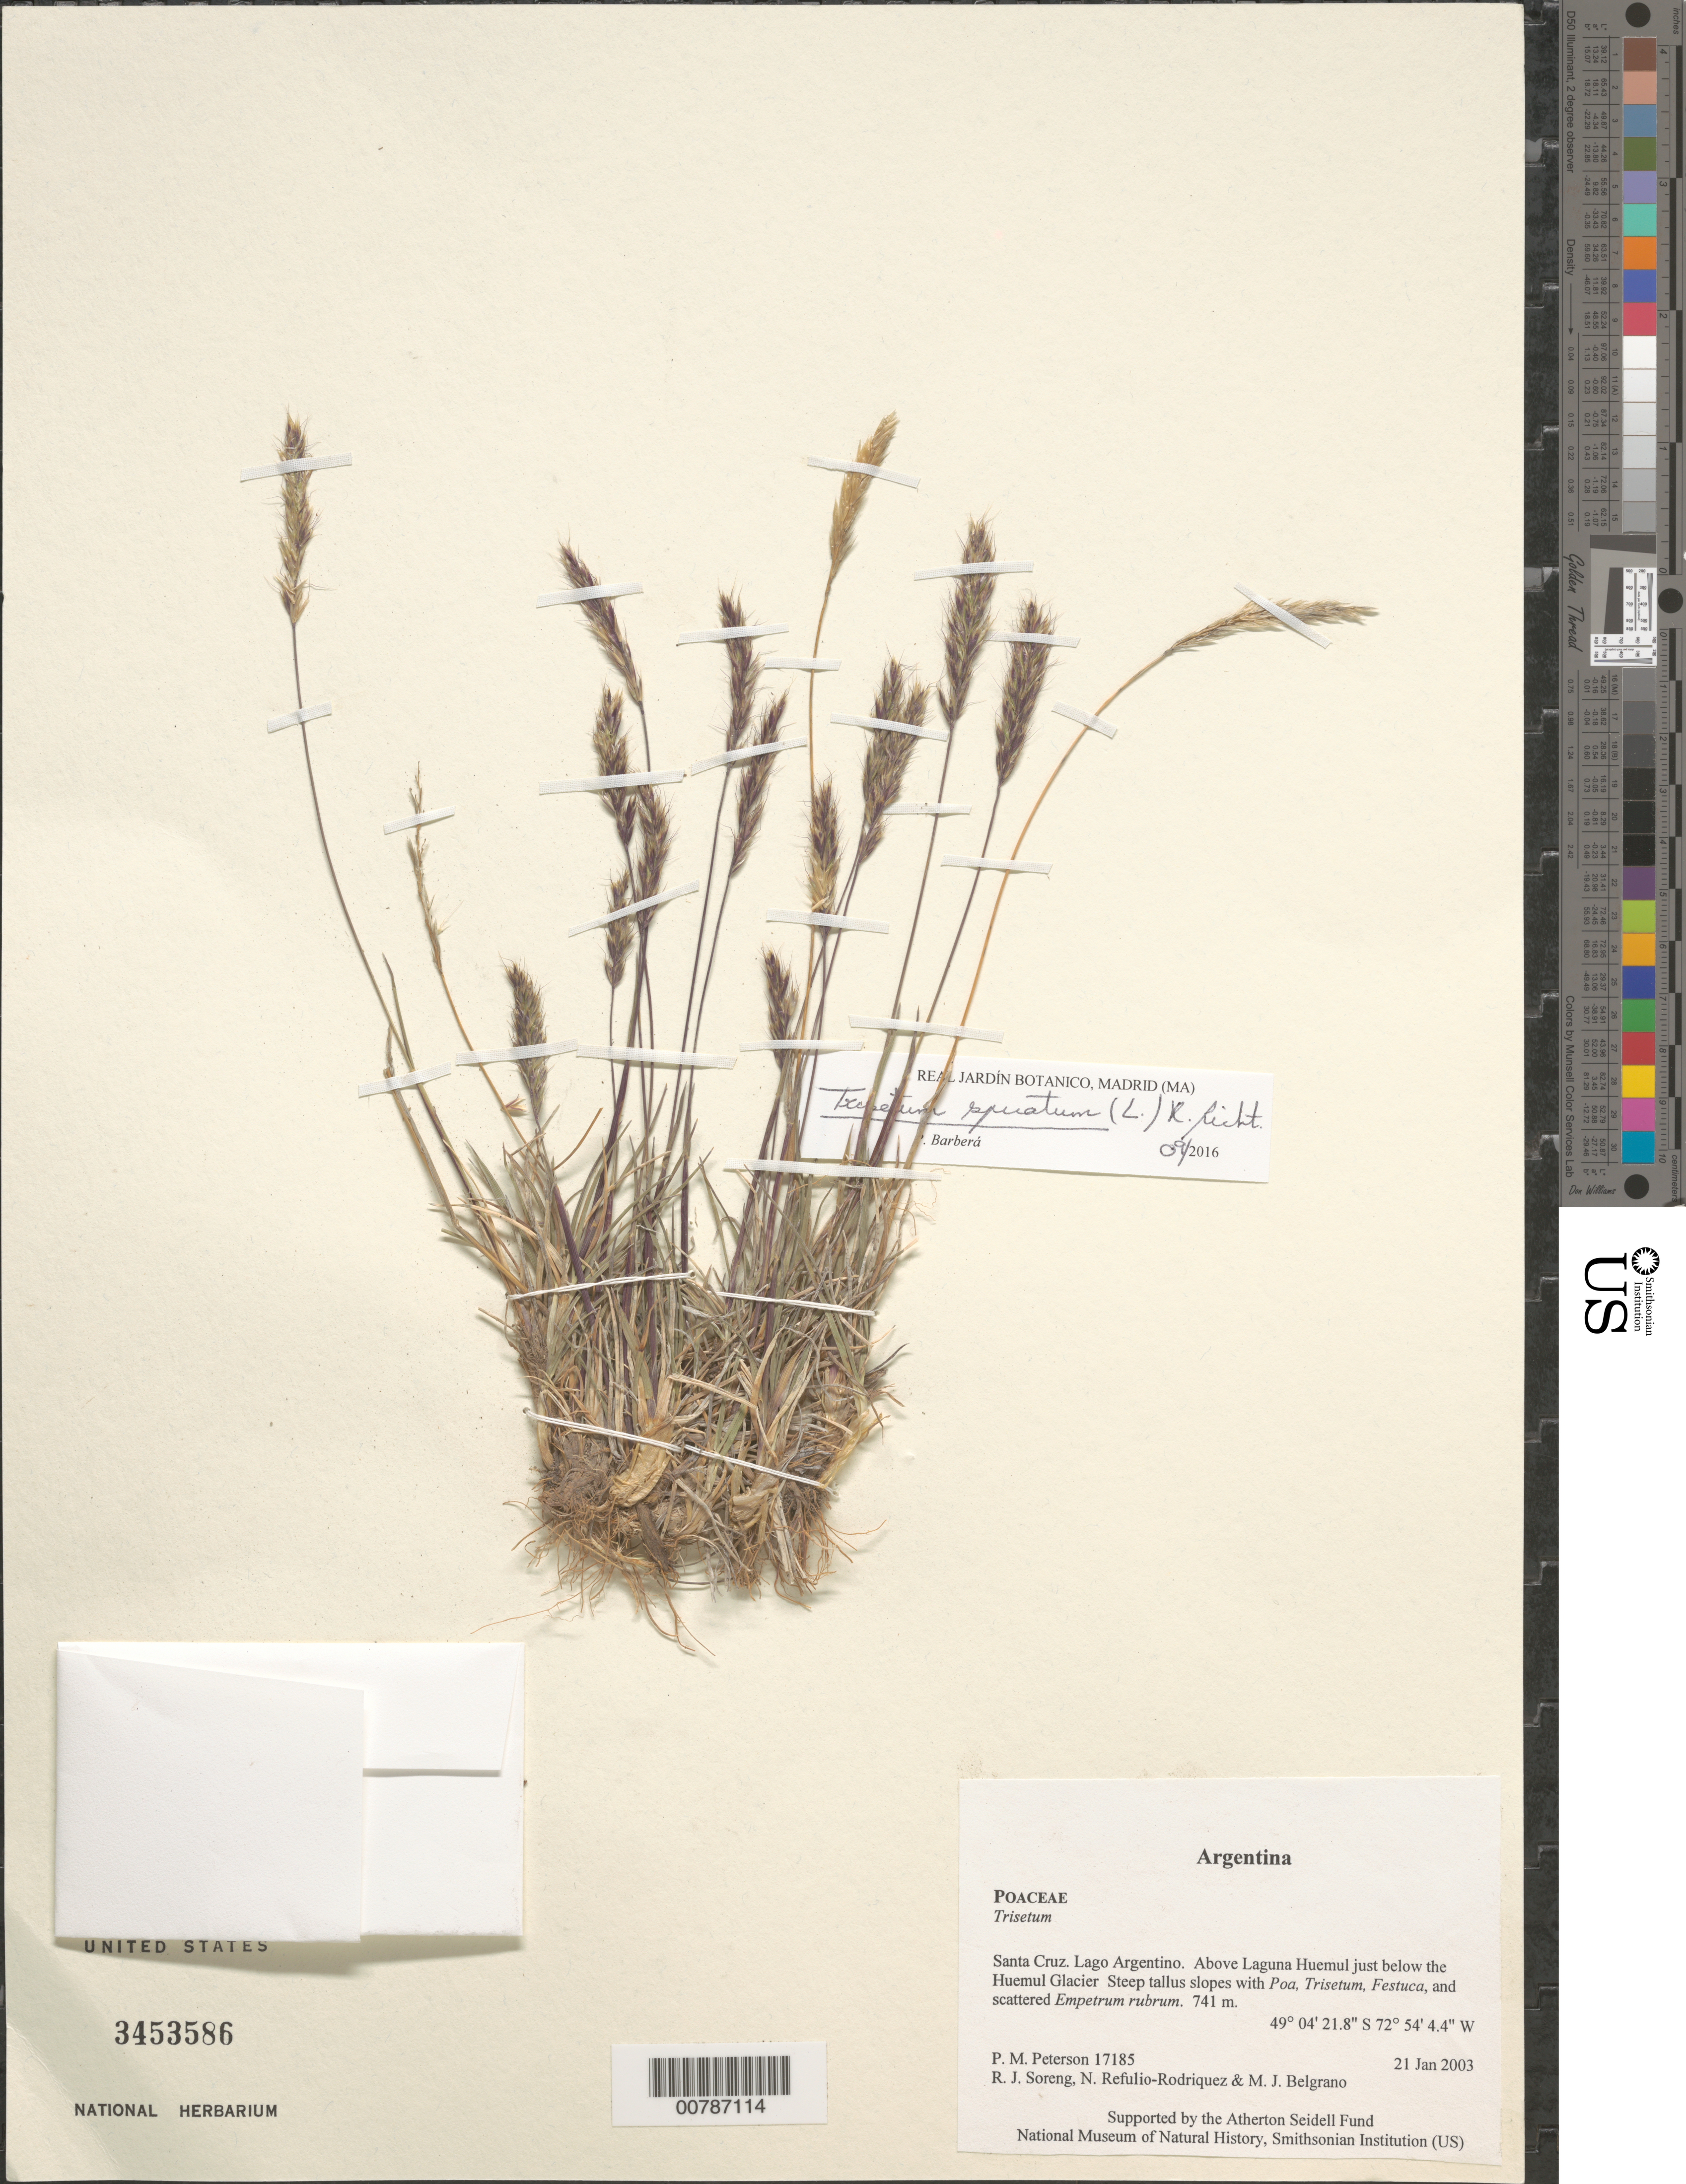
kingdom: Plantae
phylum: Tracheophyta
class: Liliopsida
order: Poales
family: Poaceae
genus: Koeleria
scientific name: Koeleria spicata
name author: (L.) Barberá et al.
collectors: P. M. Peterson, R. J. Soreng, N. Refulio-Rodríguez & M. Belgrano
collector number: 17185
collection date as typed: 21 Jan 2003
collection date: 2003-01-21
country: Argentina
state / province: Santa Cruz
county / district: Lago Argentino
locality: Above Laguna Huemul just below the Huemul Glacier Steep tallus slopes with Poa, Trisetum, Festuca, and scattered Empetrum rubrum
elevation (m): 741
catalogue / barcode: US 3453586